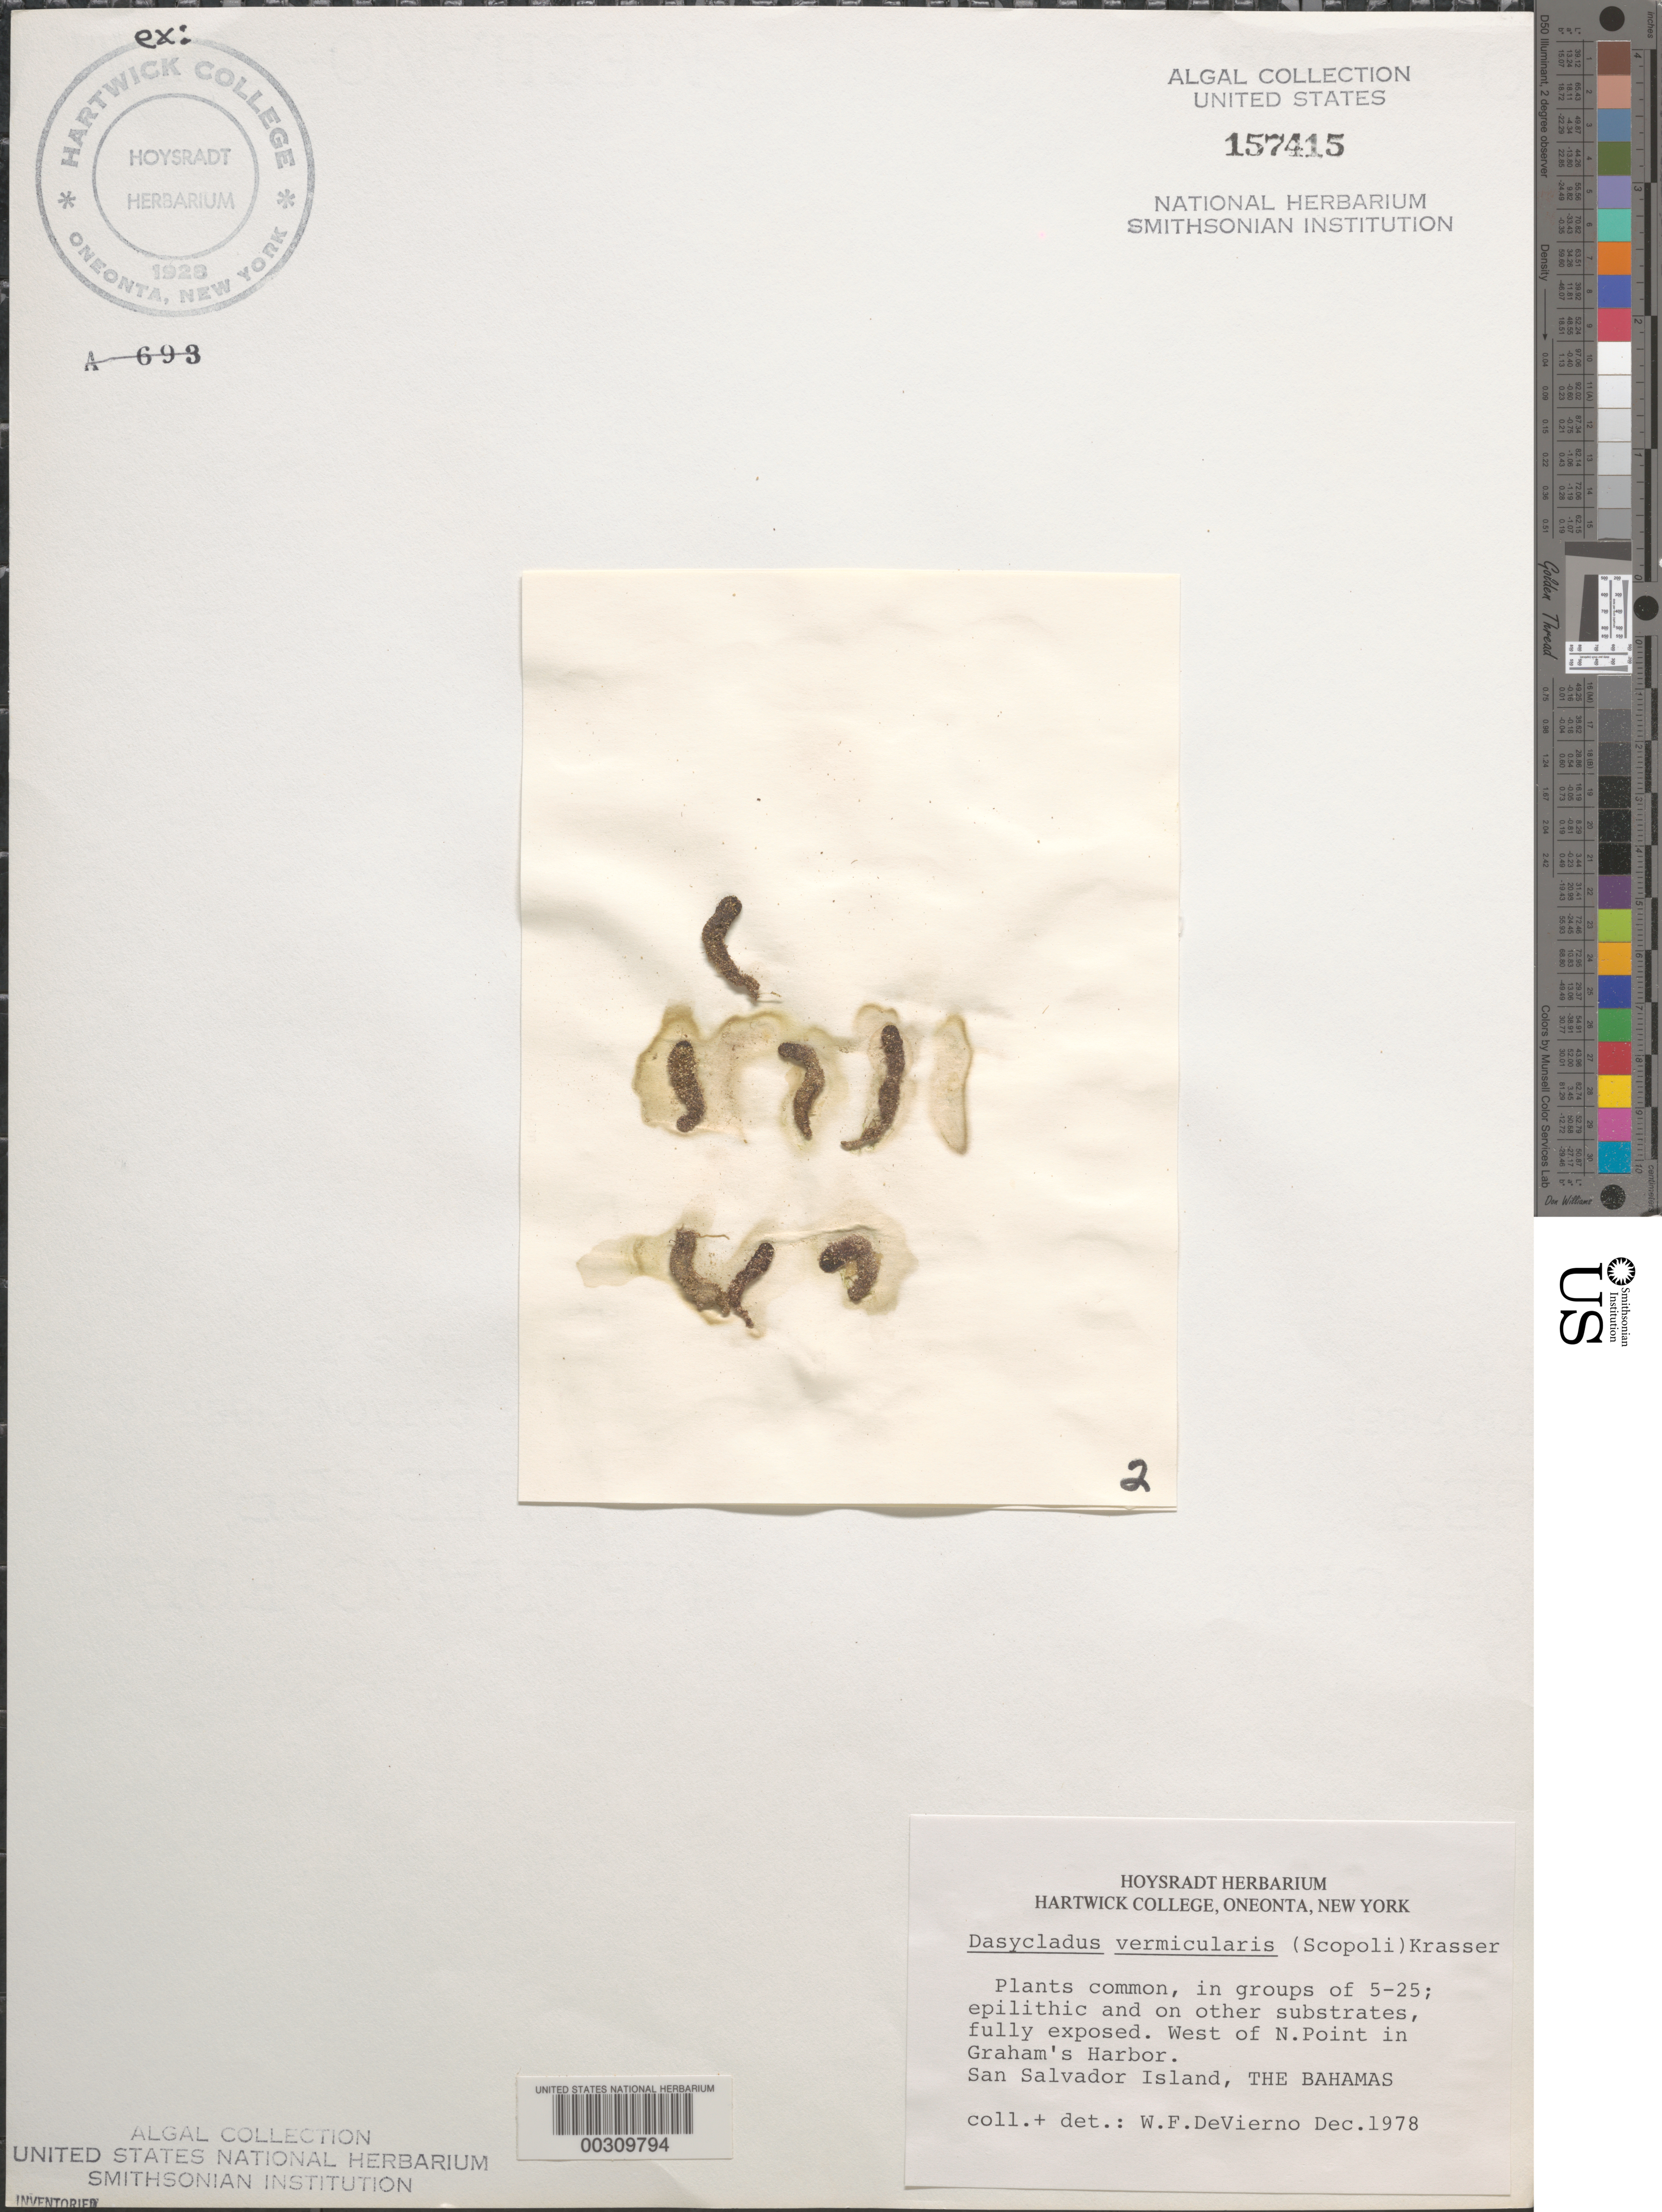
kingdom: Plantae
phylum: Chlorophyta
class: Ulvophyceae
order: Dasycladales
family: Dasycladaceae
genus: Dasycladus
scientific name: Dasycladus vermicularis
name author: (Scop.) Krasser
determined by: Devierno, W. F.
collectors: W. Devierno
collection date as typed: Dec 1978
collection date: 1978-12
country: Bahamas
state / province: San Salvador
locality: Graham's harbor, west of north point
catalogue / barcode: US 157415